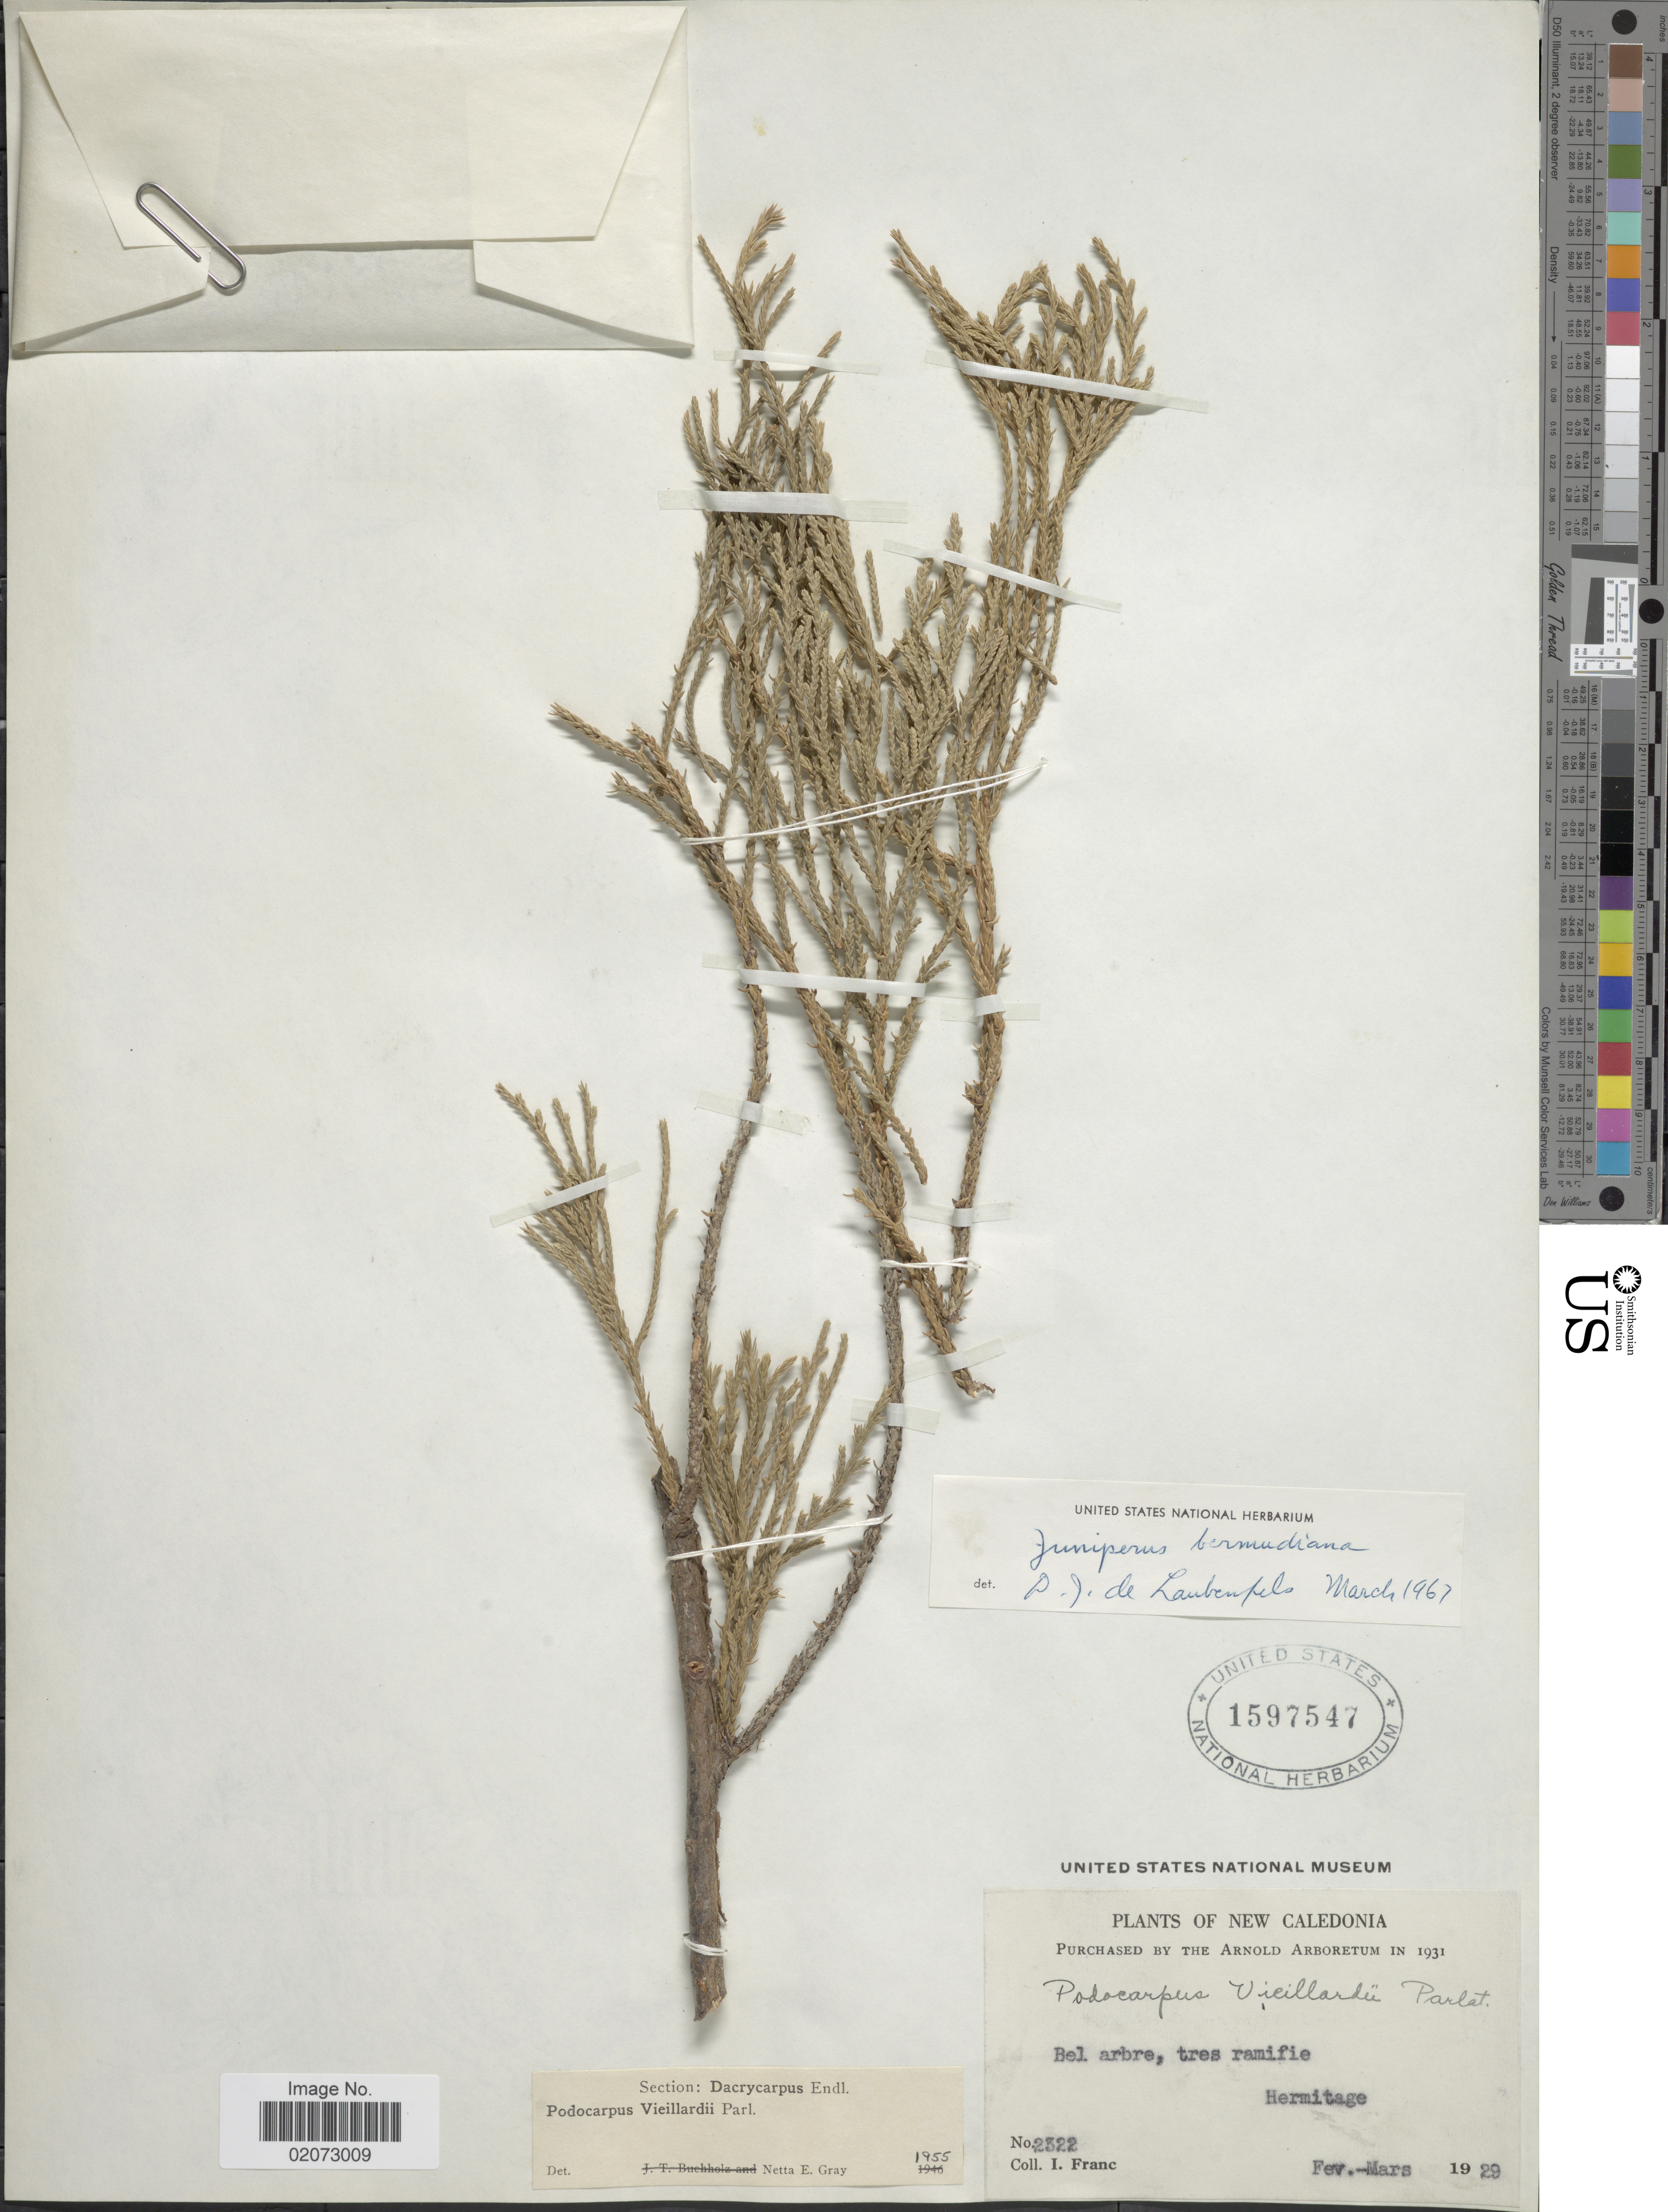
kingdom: Plantae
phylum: Tracheophyta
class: Pinopsida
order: Pinales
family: Cupressaceae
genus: Juniperus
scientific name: Juniperus bermudiana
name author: L.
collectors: I. Franc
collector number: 2322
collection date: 1929-02/1929-03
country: New Caledonia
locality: New Caledonia, Bel arbre, tres ramifie, Hermitage.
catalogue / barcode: US 1597547